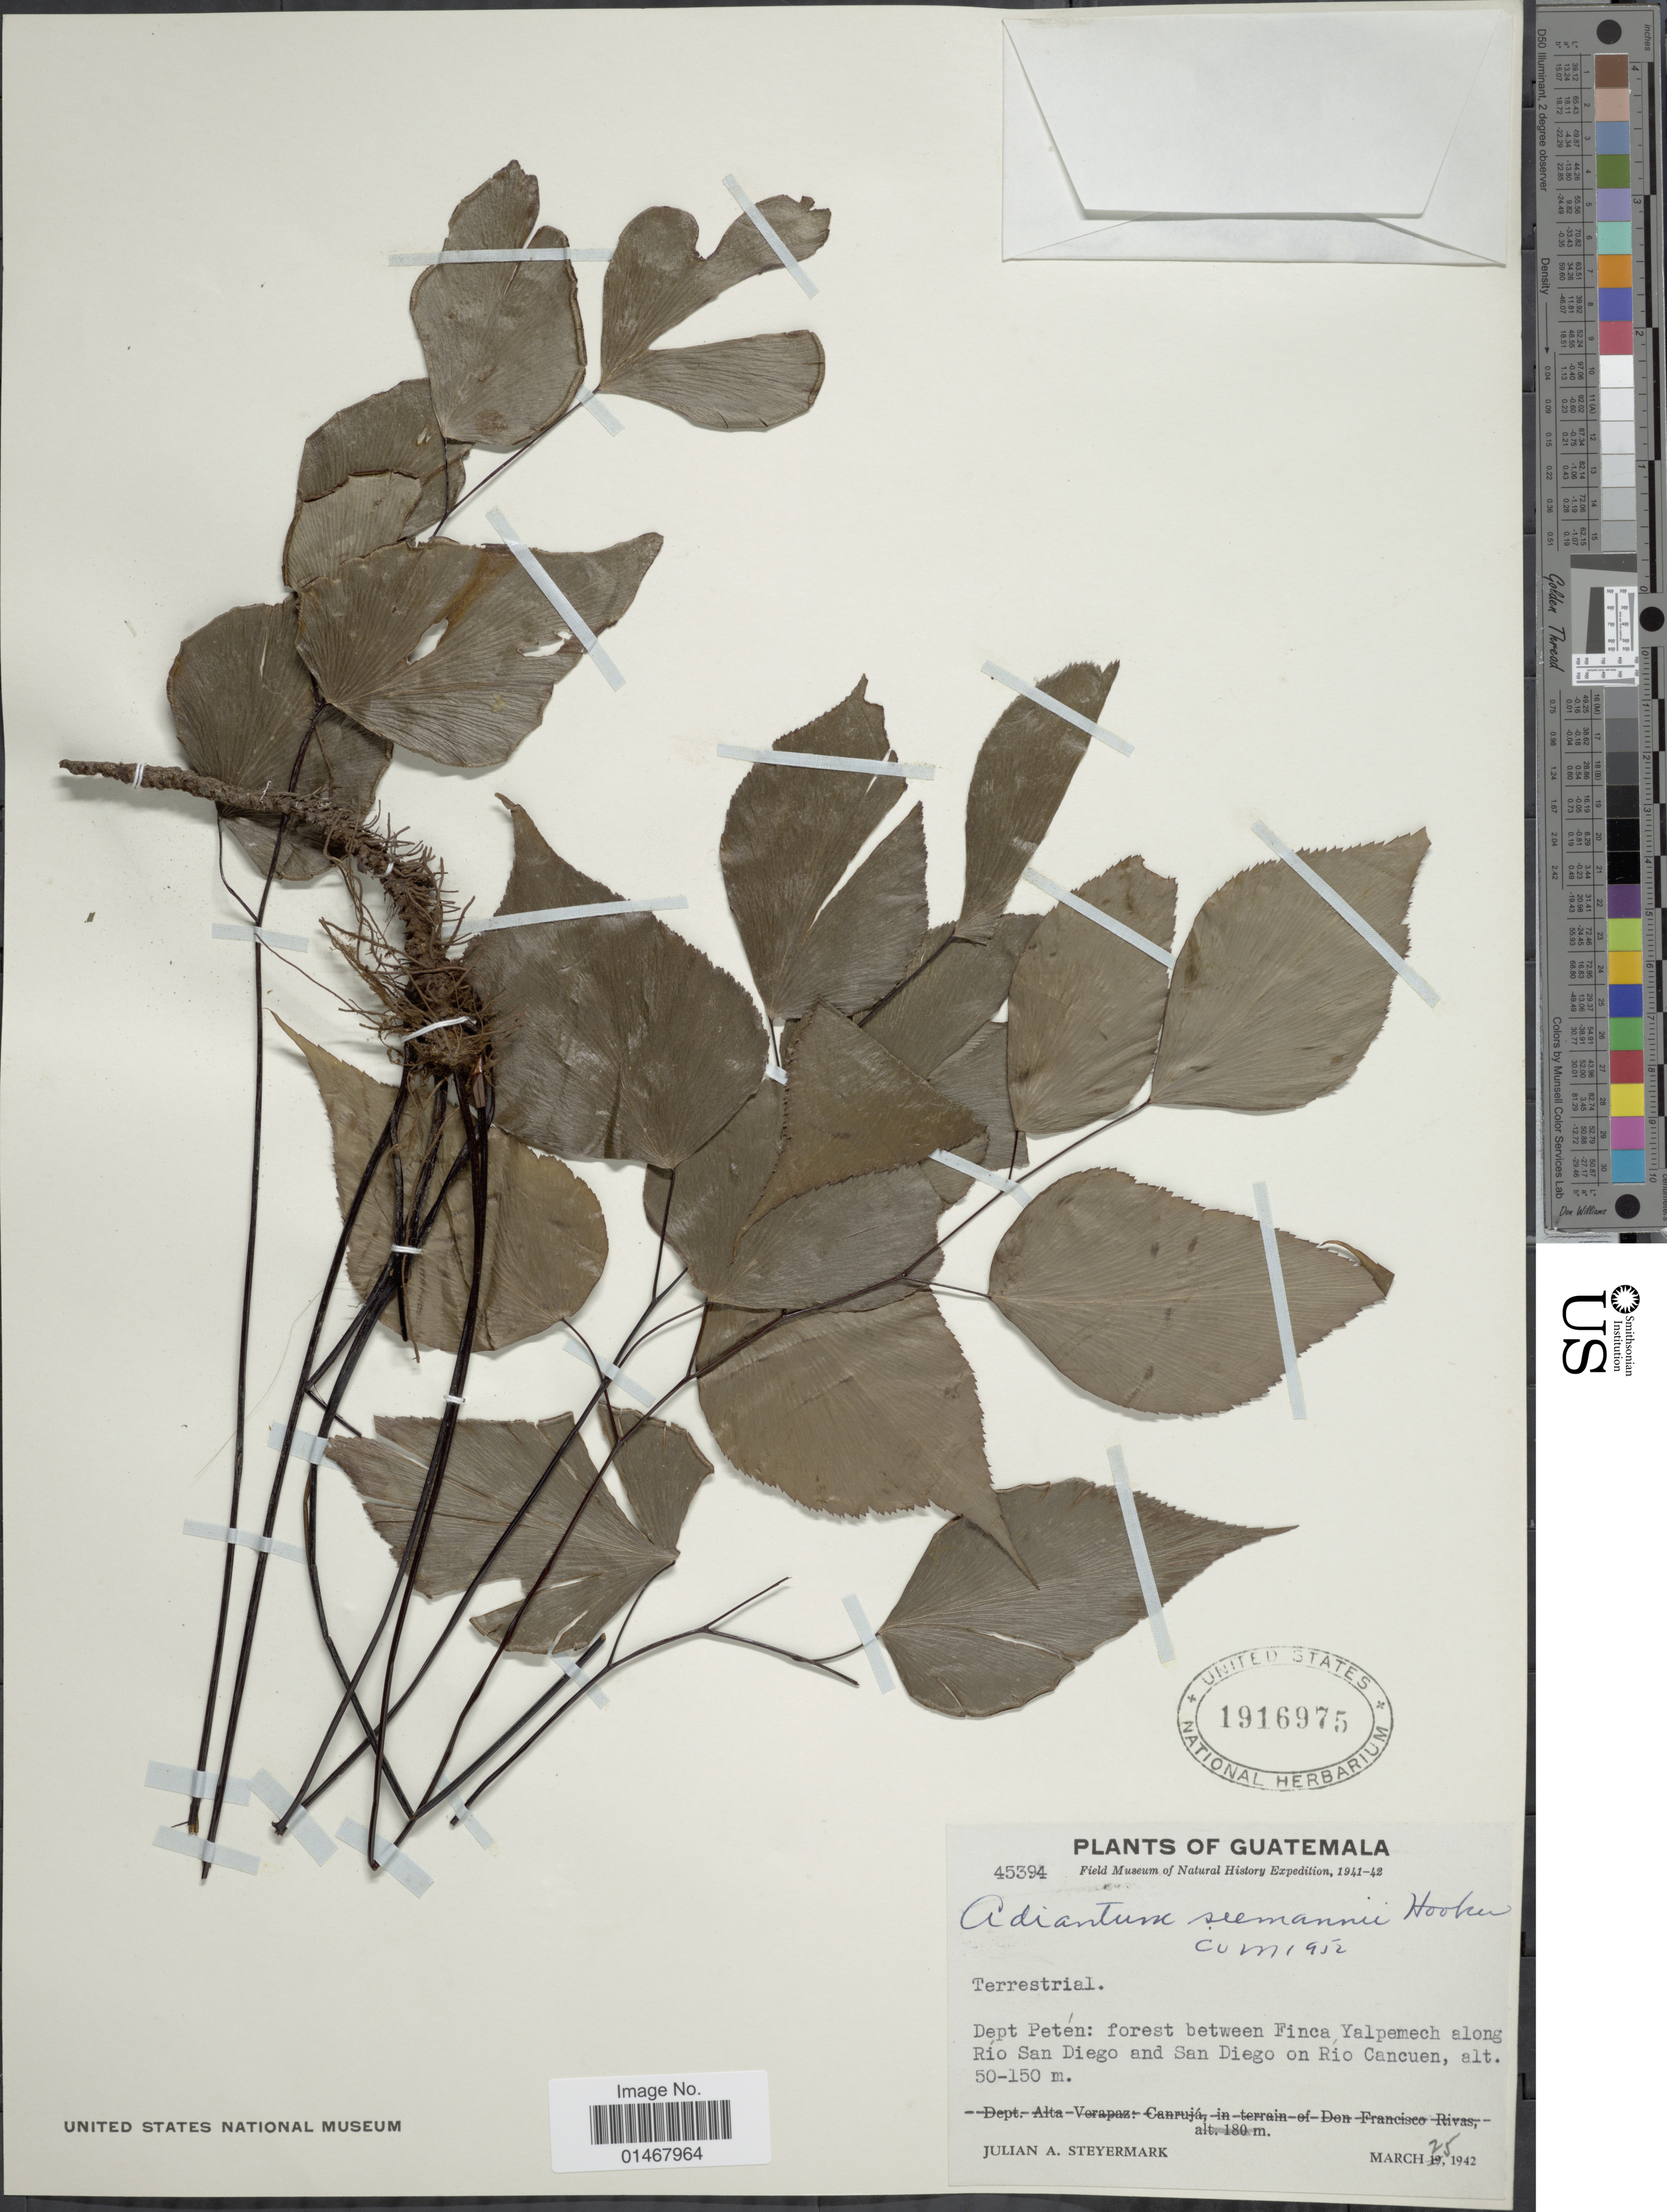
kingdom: Plantae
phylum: Tracheophyta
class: Polypodiopsida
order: Polypodiales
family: Pteridaceae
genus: Adiantum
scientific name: Adiantum seemannii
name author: Hook.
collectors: J. Steyermark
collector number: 45394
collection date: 1942-03-25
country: Guatemala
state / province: El Petén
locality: Dept. Peten: Forest between Finca Yalpemech along Río San Diego and San diego on Rio Cancuen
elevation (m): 50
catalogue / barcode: US 1916975